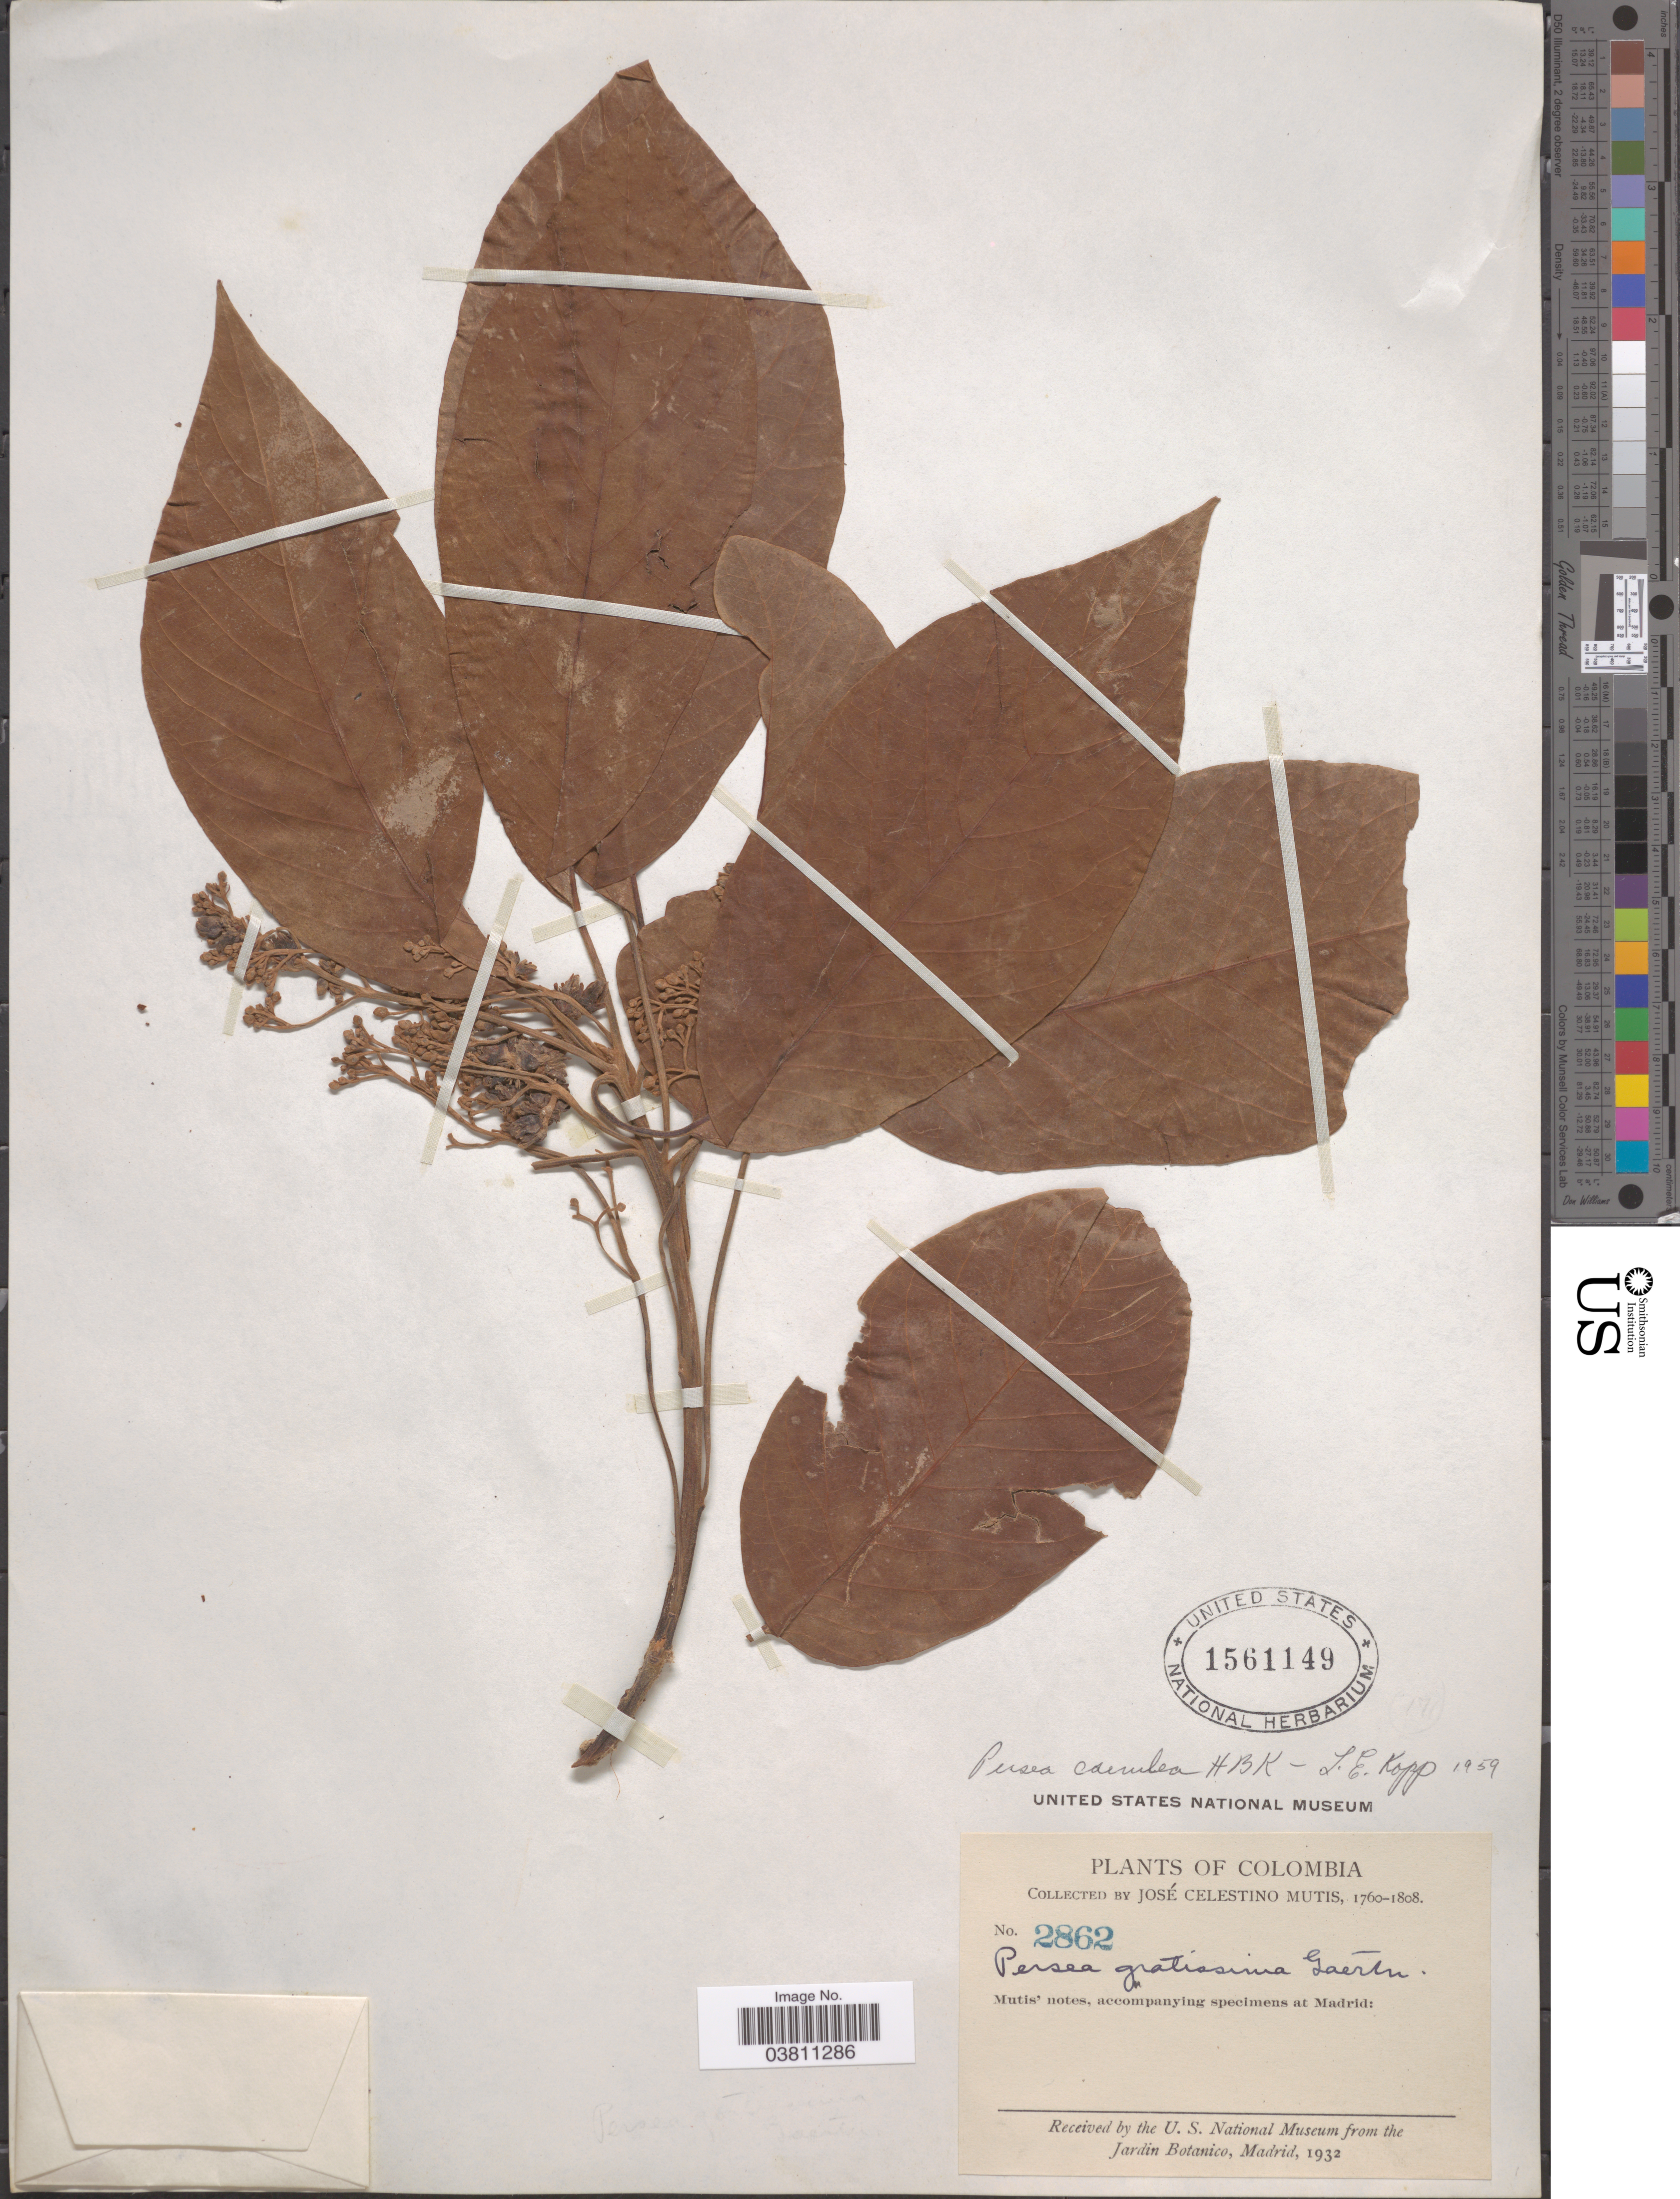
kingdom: Plantae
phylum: Tracheophyta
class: Magnoliopsida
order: Laurales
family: Lauraceae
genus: Persea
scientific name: Persea caerulea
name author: (Ruiz & Pav.) Mez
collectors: J. C. B. Mutis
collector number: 2862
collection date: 1760/1808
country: Colombia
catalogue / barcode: US 1561149